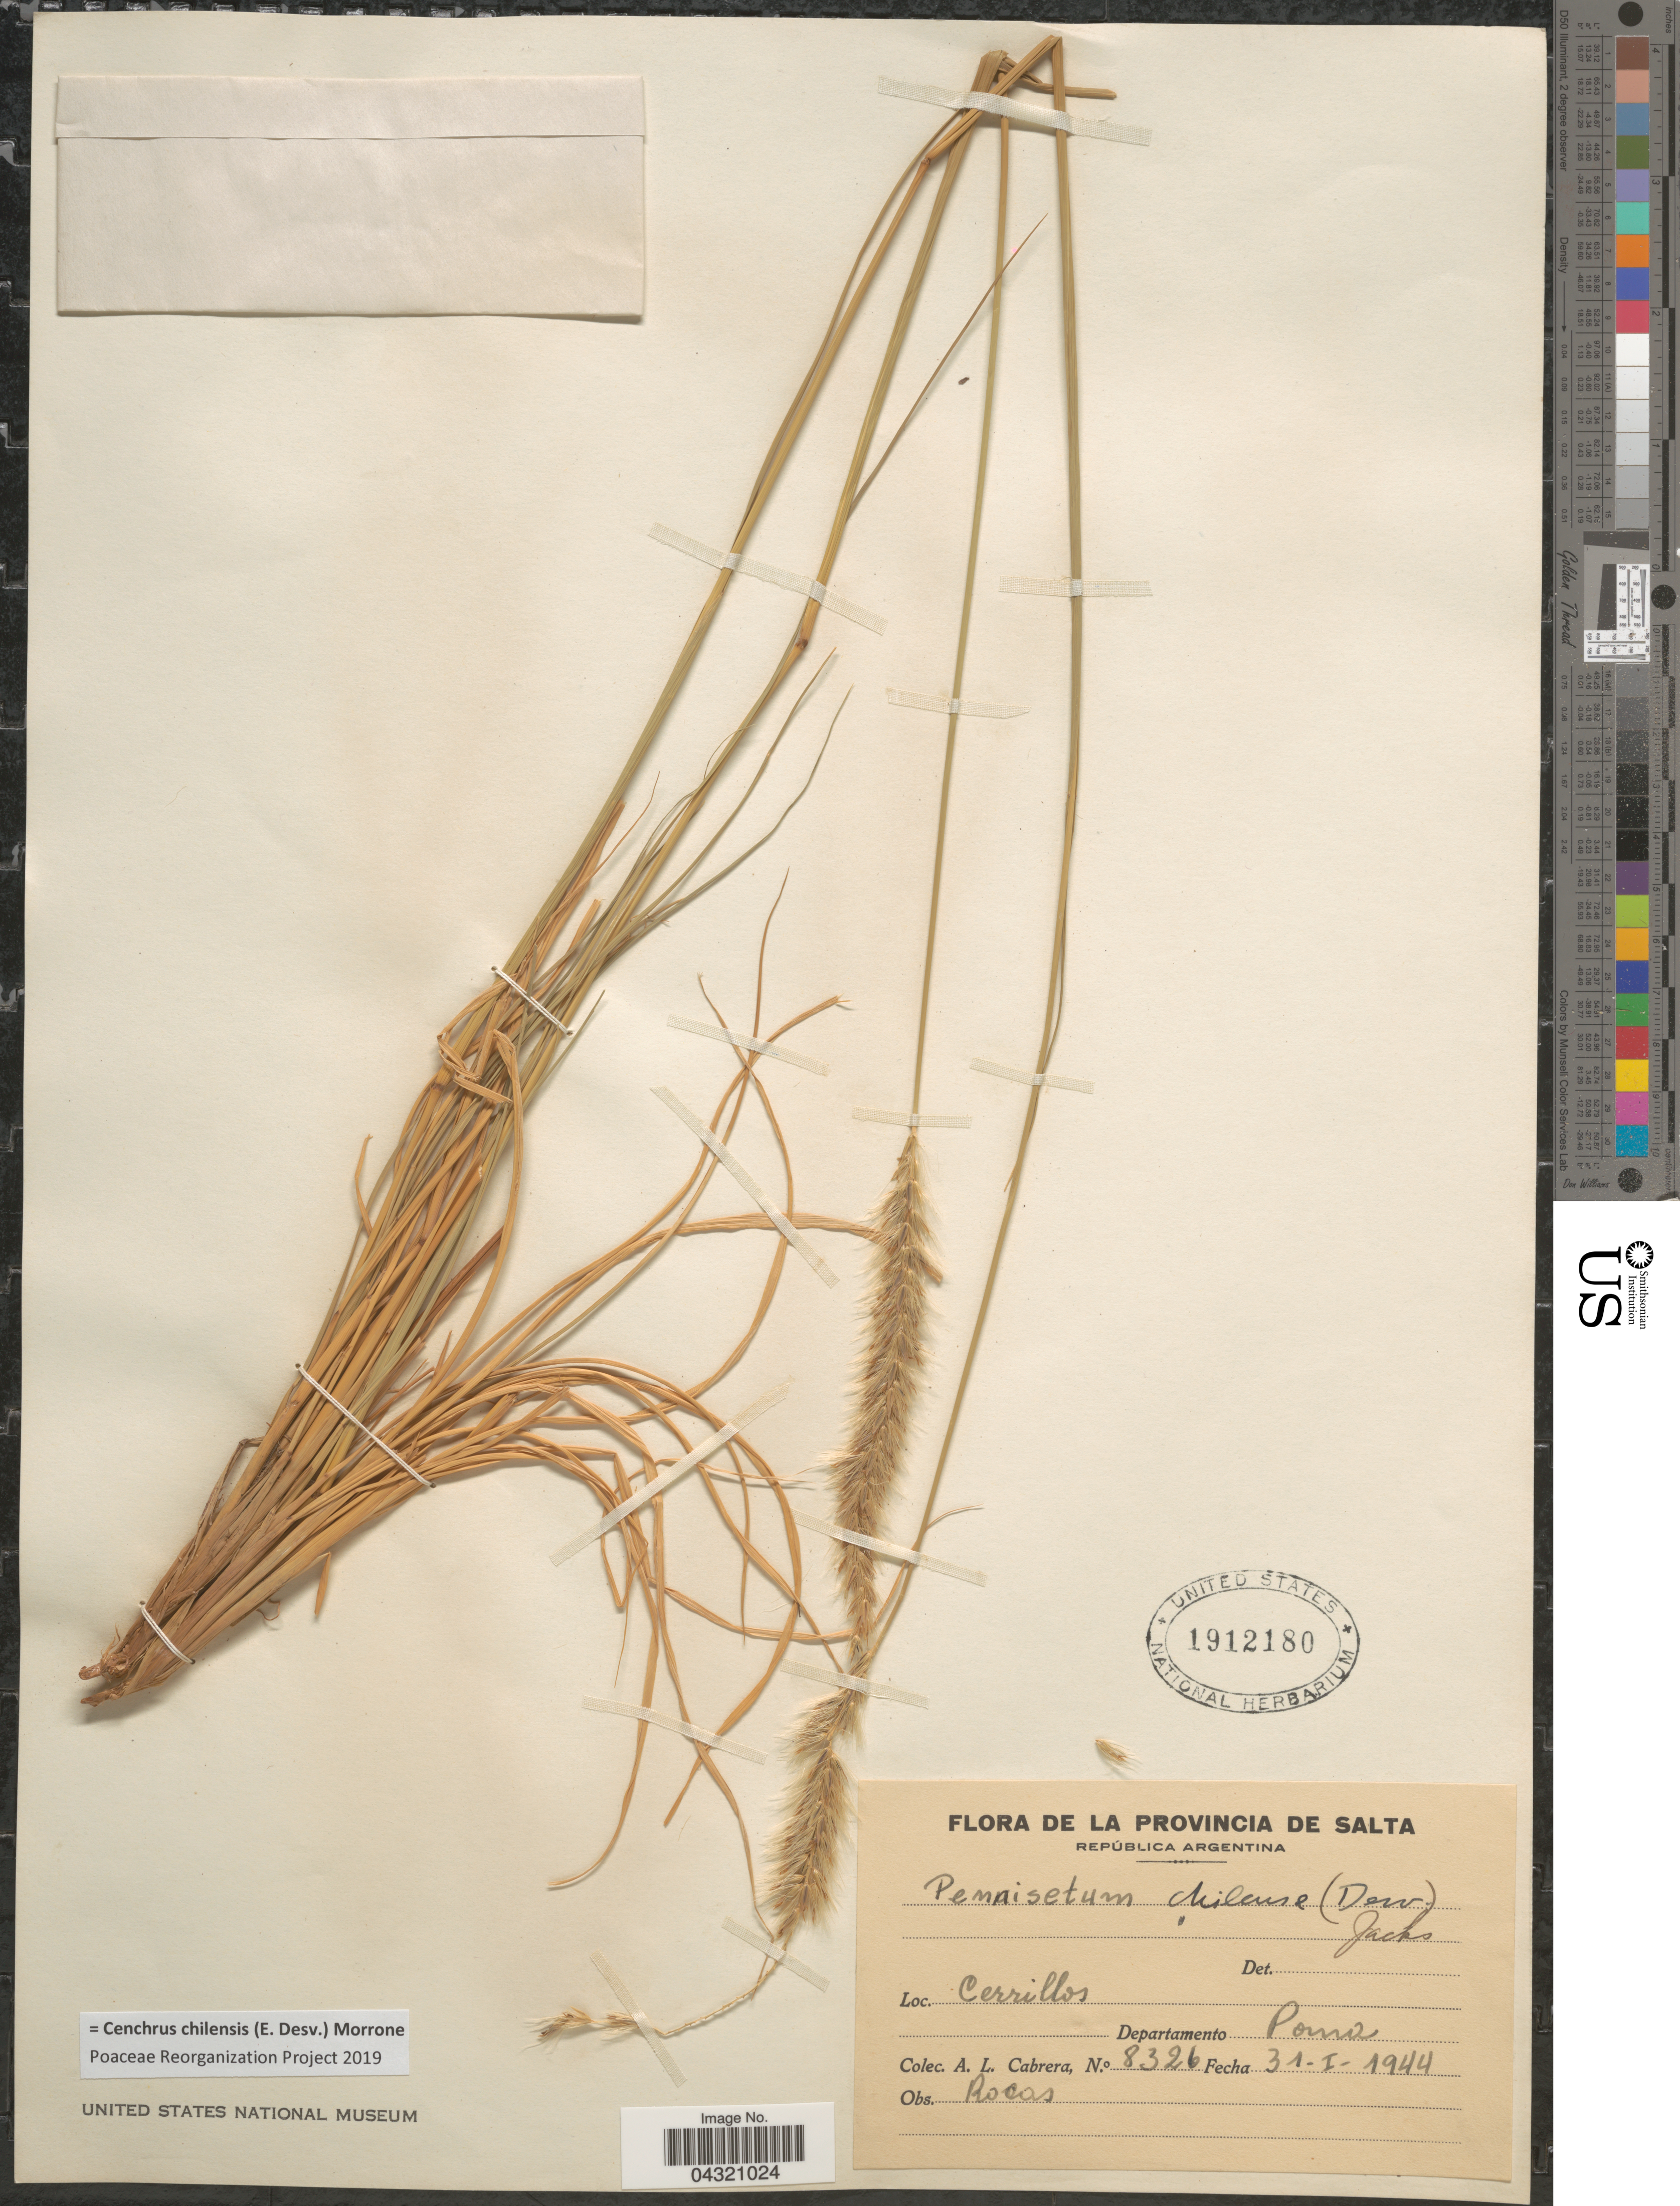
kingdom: Plantae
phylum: Tracheophyta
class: Liliopsida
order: Poales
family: Poaceae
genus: Cenchrus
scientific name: Cenchrus chilensis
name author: (É. Desv.) Morrone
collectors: A. L. Cabrera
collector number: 8326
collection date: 1944-01-31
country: Argentina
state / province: Salta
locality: Cerrillos. Departamento Poma.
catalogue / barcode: US 1912180